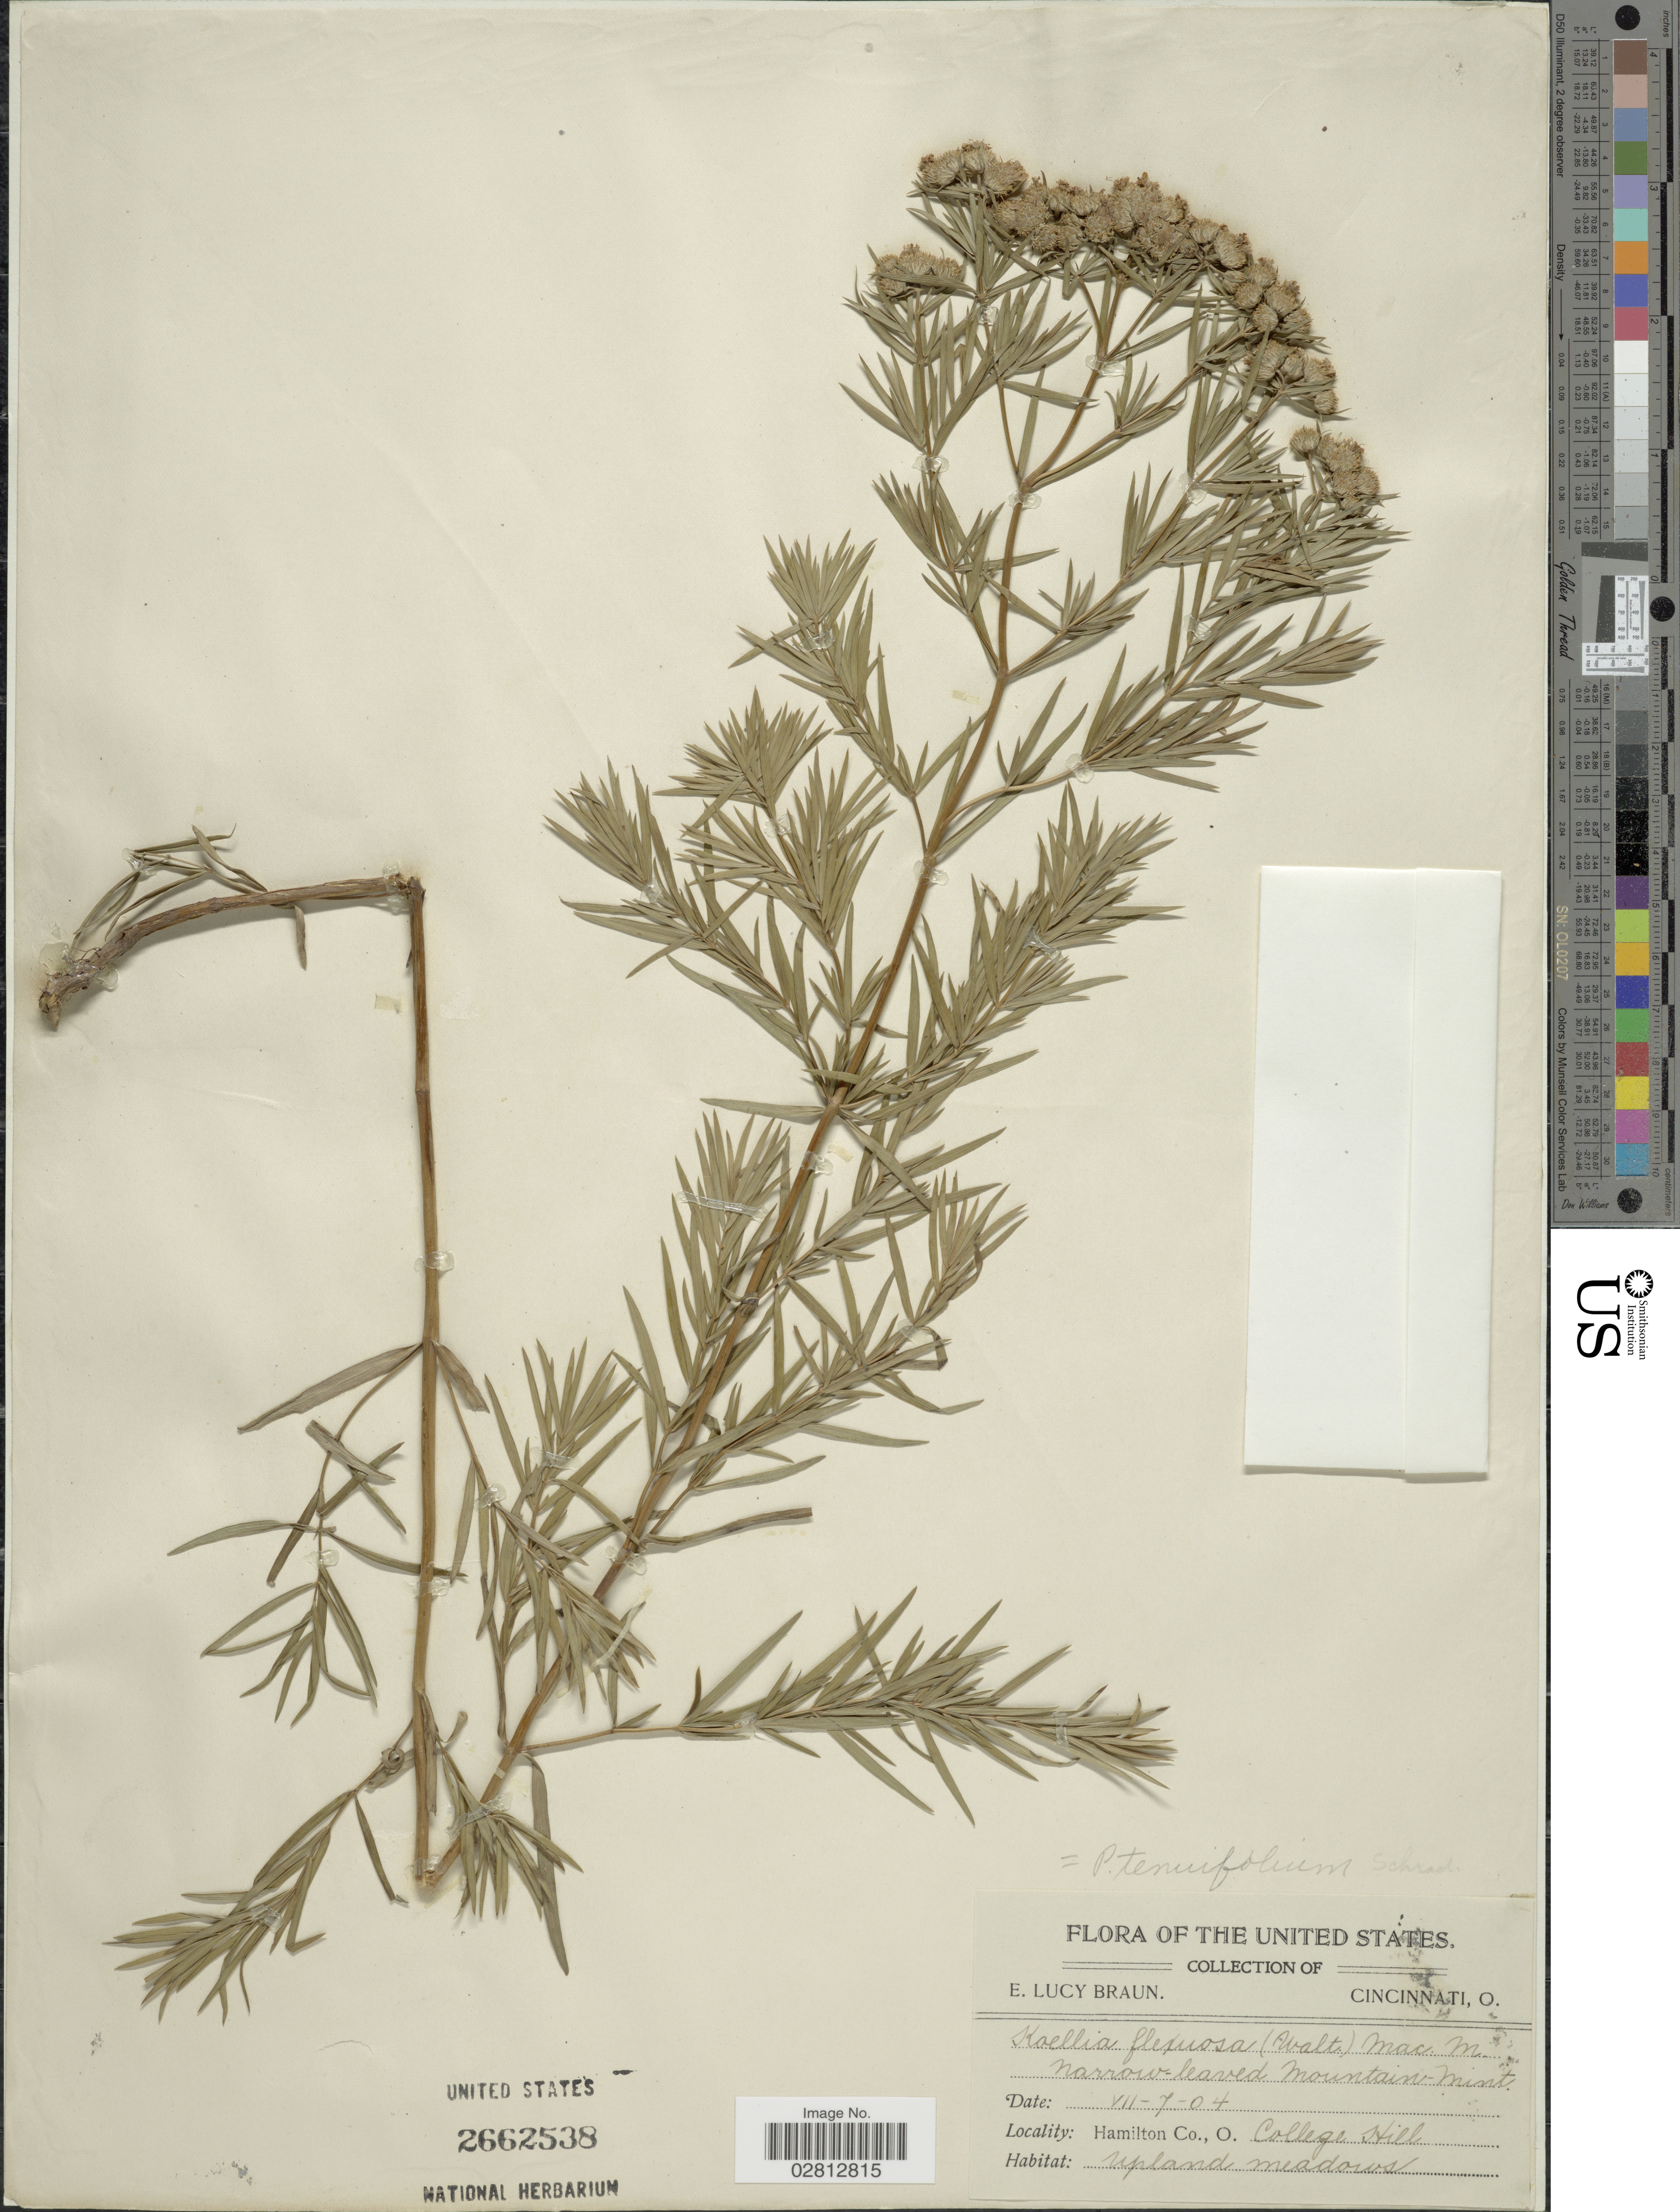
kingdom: Plantae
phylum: Tracheophyta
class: Magnoliopsida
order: Lamiales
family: Lamiaceae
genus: Pycnanthemum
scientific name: Pycnanthemum tenuifolium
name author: Schrad.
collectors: E. L. Braun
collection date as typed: Transcribed d/m/y: 7/7/4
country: United States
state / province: Ohio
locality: Hamilton Co. College Hill.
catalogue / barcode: US 2662538